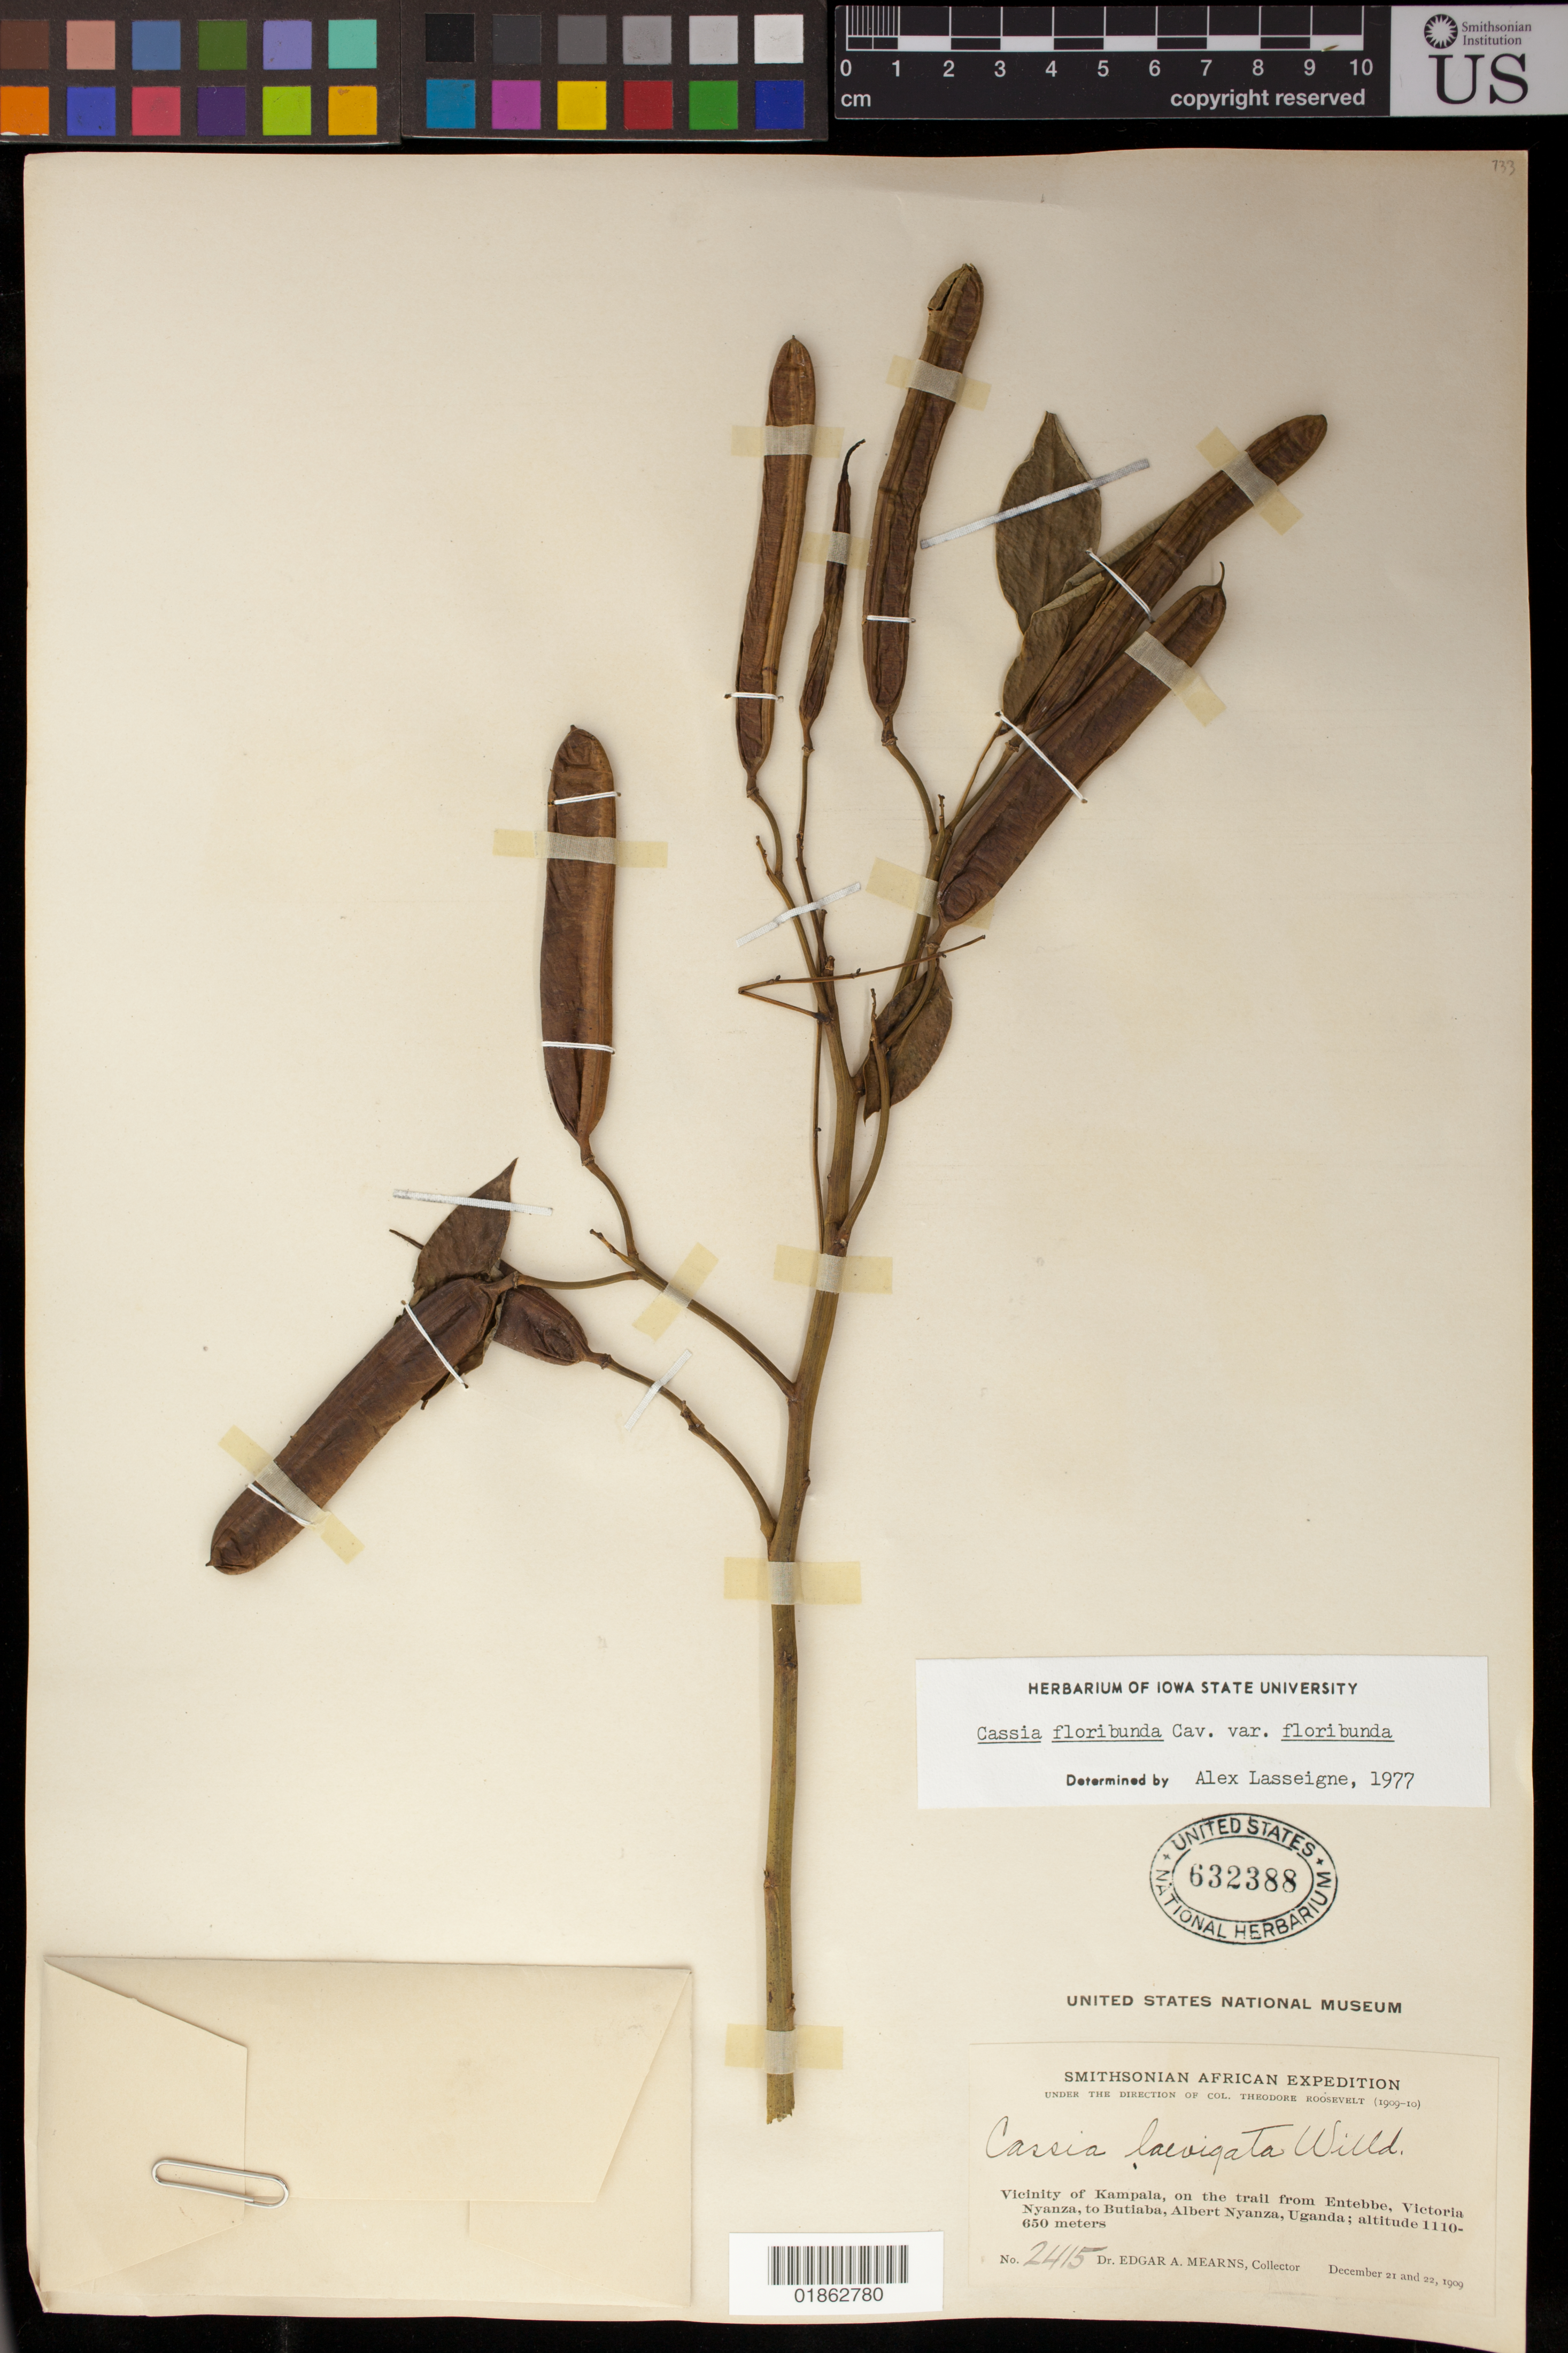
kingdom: Plantae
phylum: Tracheophyta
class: Magnoliopsida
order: Fabales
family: Fabaceae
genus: Cassia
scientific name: Cassia floribunda var. floribunda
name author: Cav.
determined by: Lasseigne, Alex A.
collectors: E. A. Mearns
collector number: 2415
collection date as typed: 21 Dec 1909 to 22 Dec 1909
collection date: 1909-12-21/1909-12-22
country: Uganda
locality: Vicinity of Kampala, on the trail from Entebbe, Victoria Nyanza, to Butiaba, Albert Nyanza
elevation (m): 1110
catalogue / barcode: US 632388